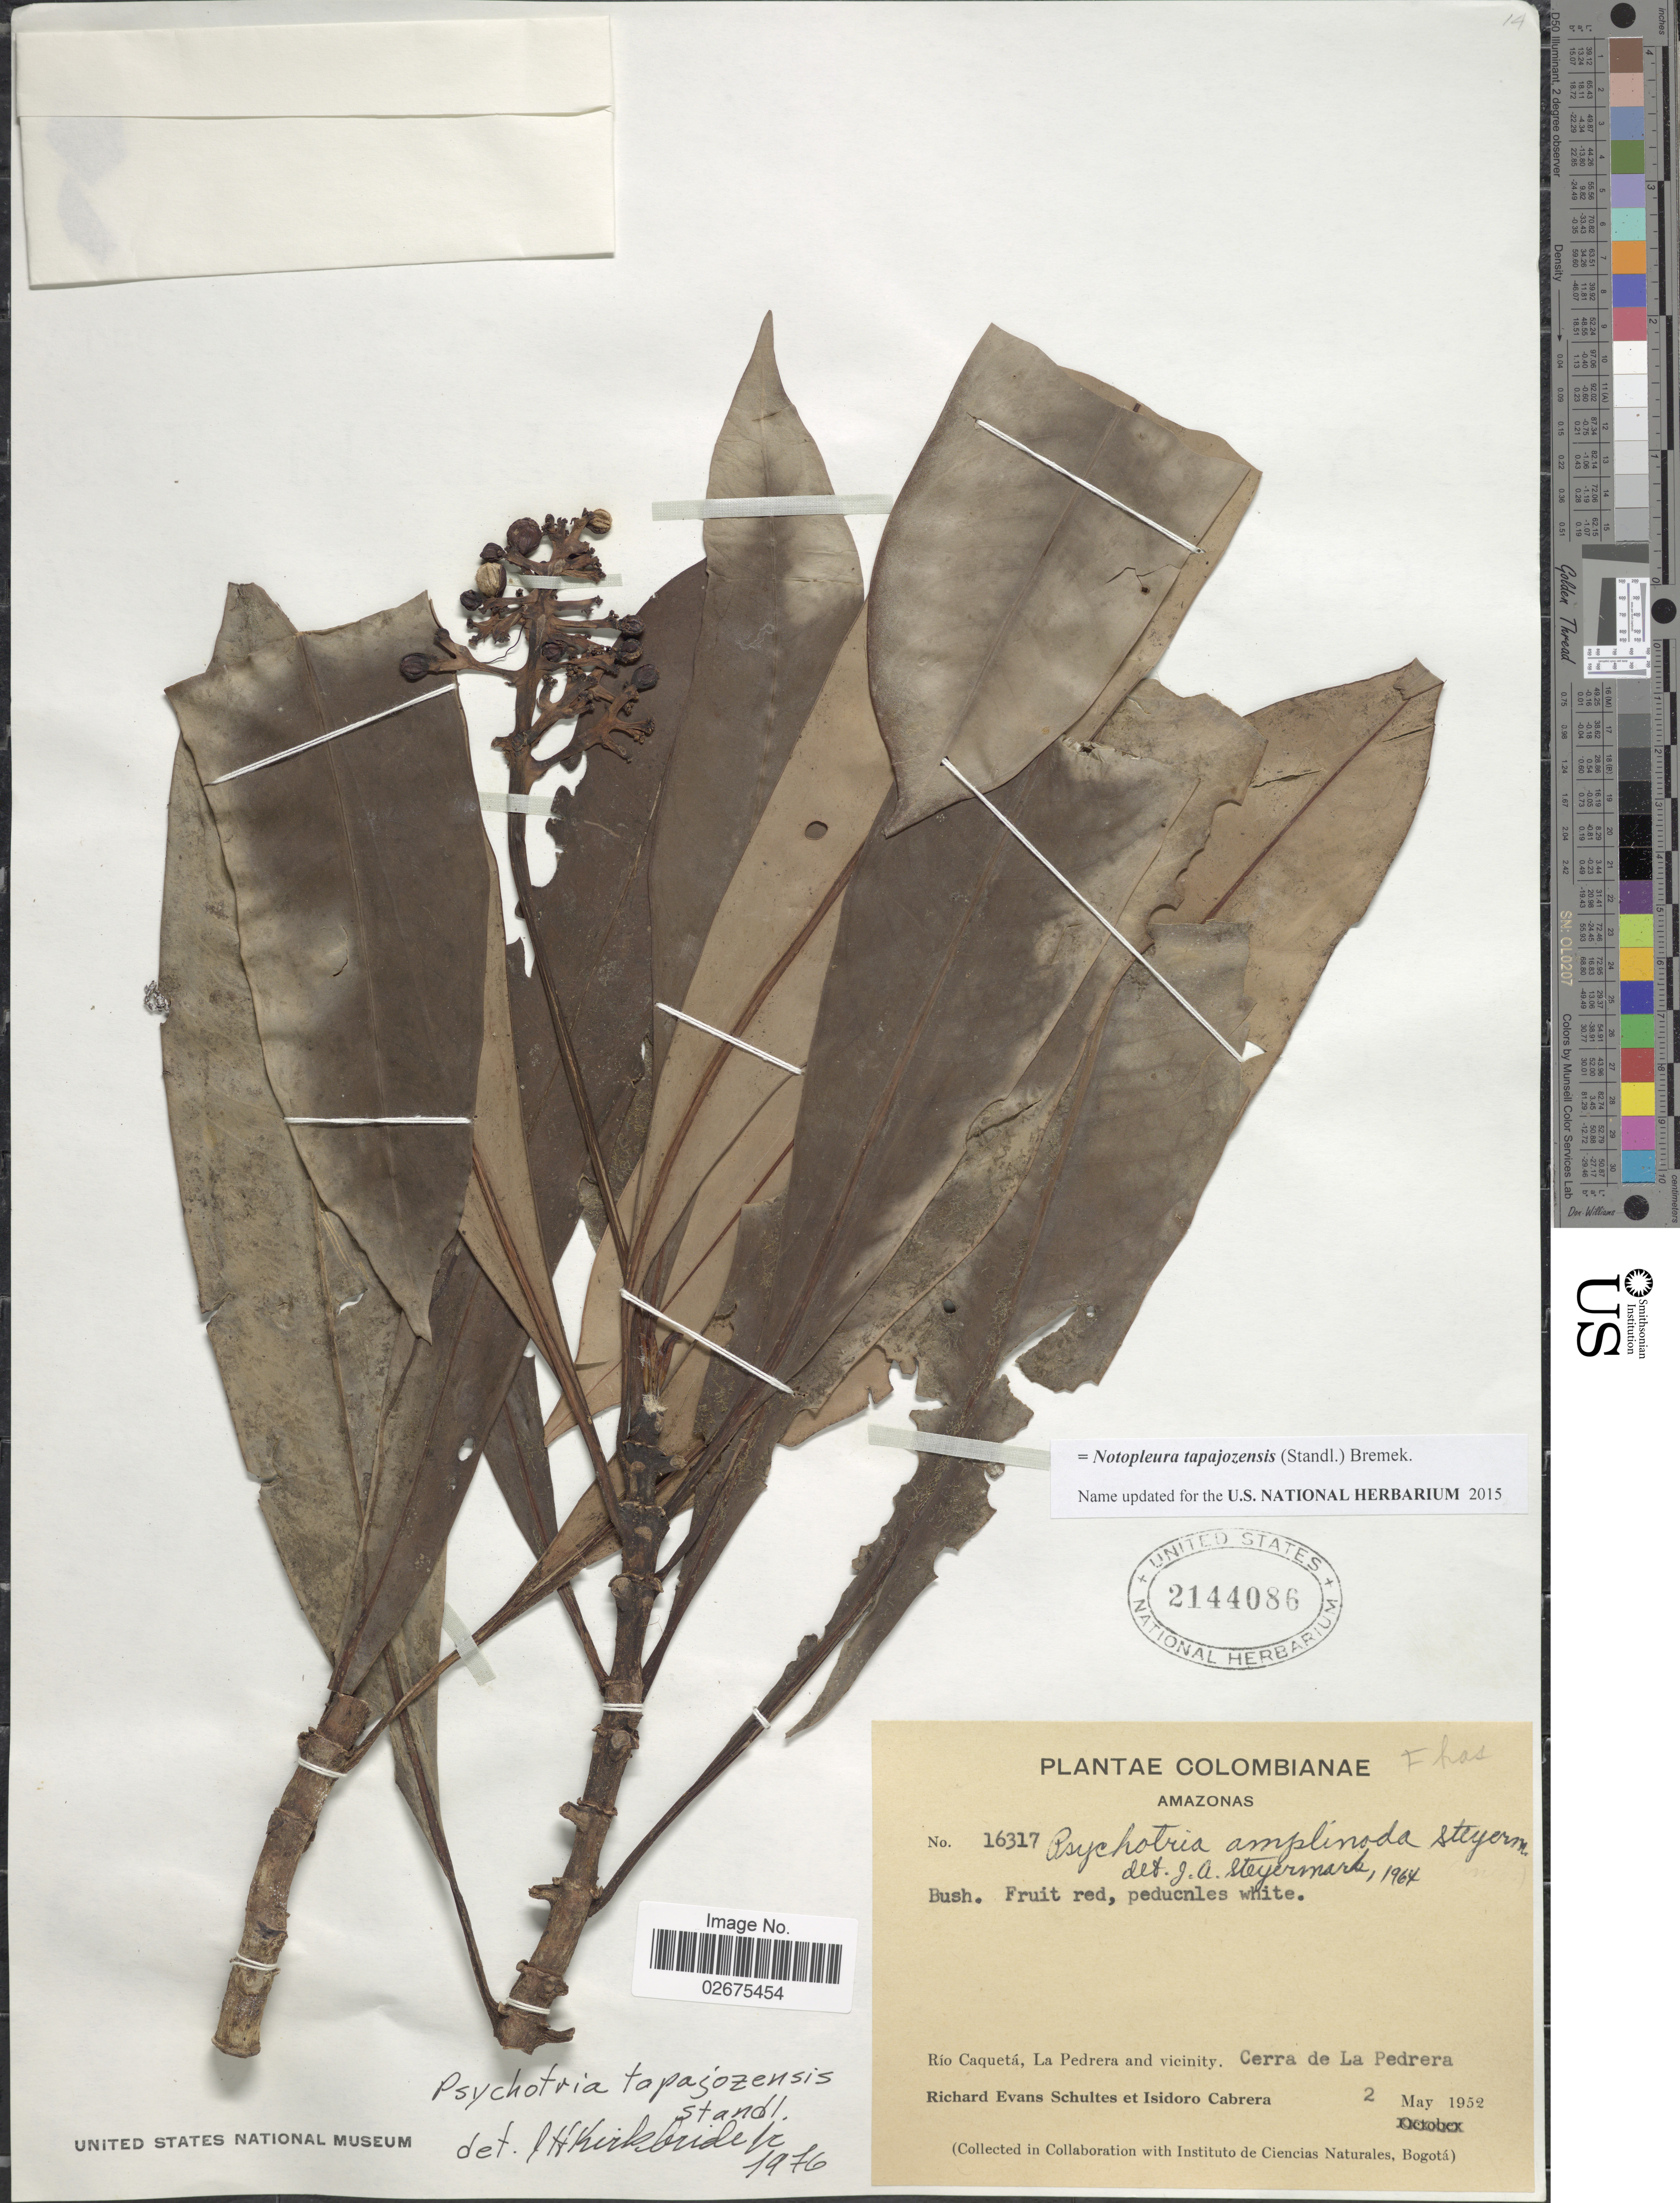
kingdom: Plantae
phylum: Tracheophyta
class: Magnoliopsida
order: Gentianales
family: Rubiaceae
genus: Notopleura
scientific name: Notopleura tapajozensis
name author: (Standl.) Bremek.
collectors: R. E. Schultes & I. Cabrera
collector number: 16317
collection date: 1952-05-02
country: Colombia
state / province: Amazônas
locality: Rio Caqueta, La Pedrera and vicinity. Cerca de La Pedrera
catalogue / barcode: US 2144086